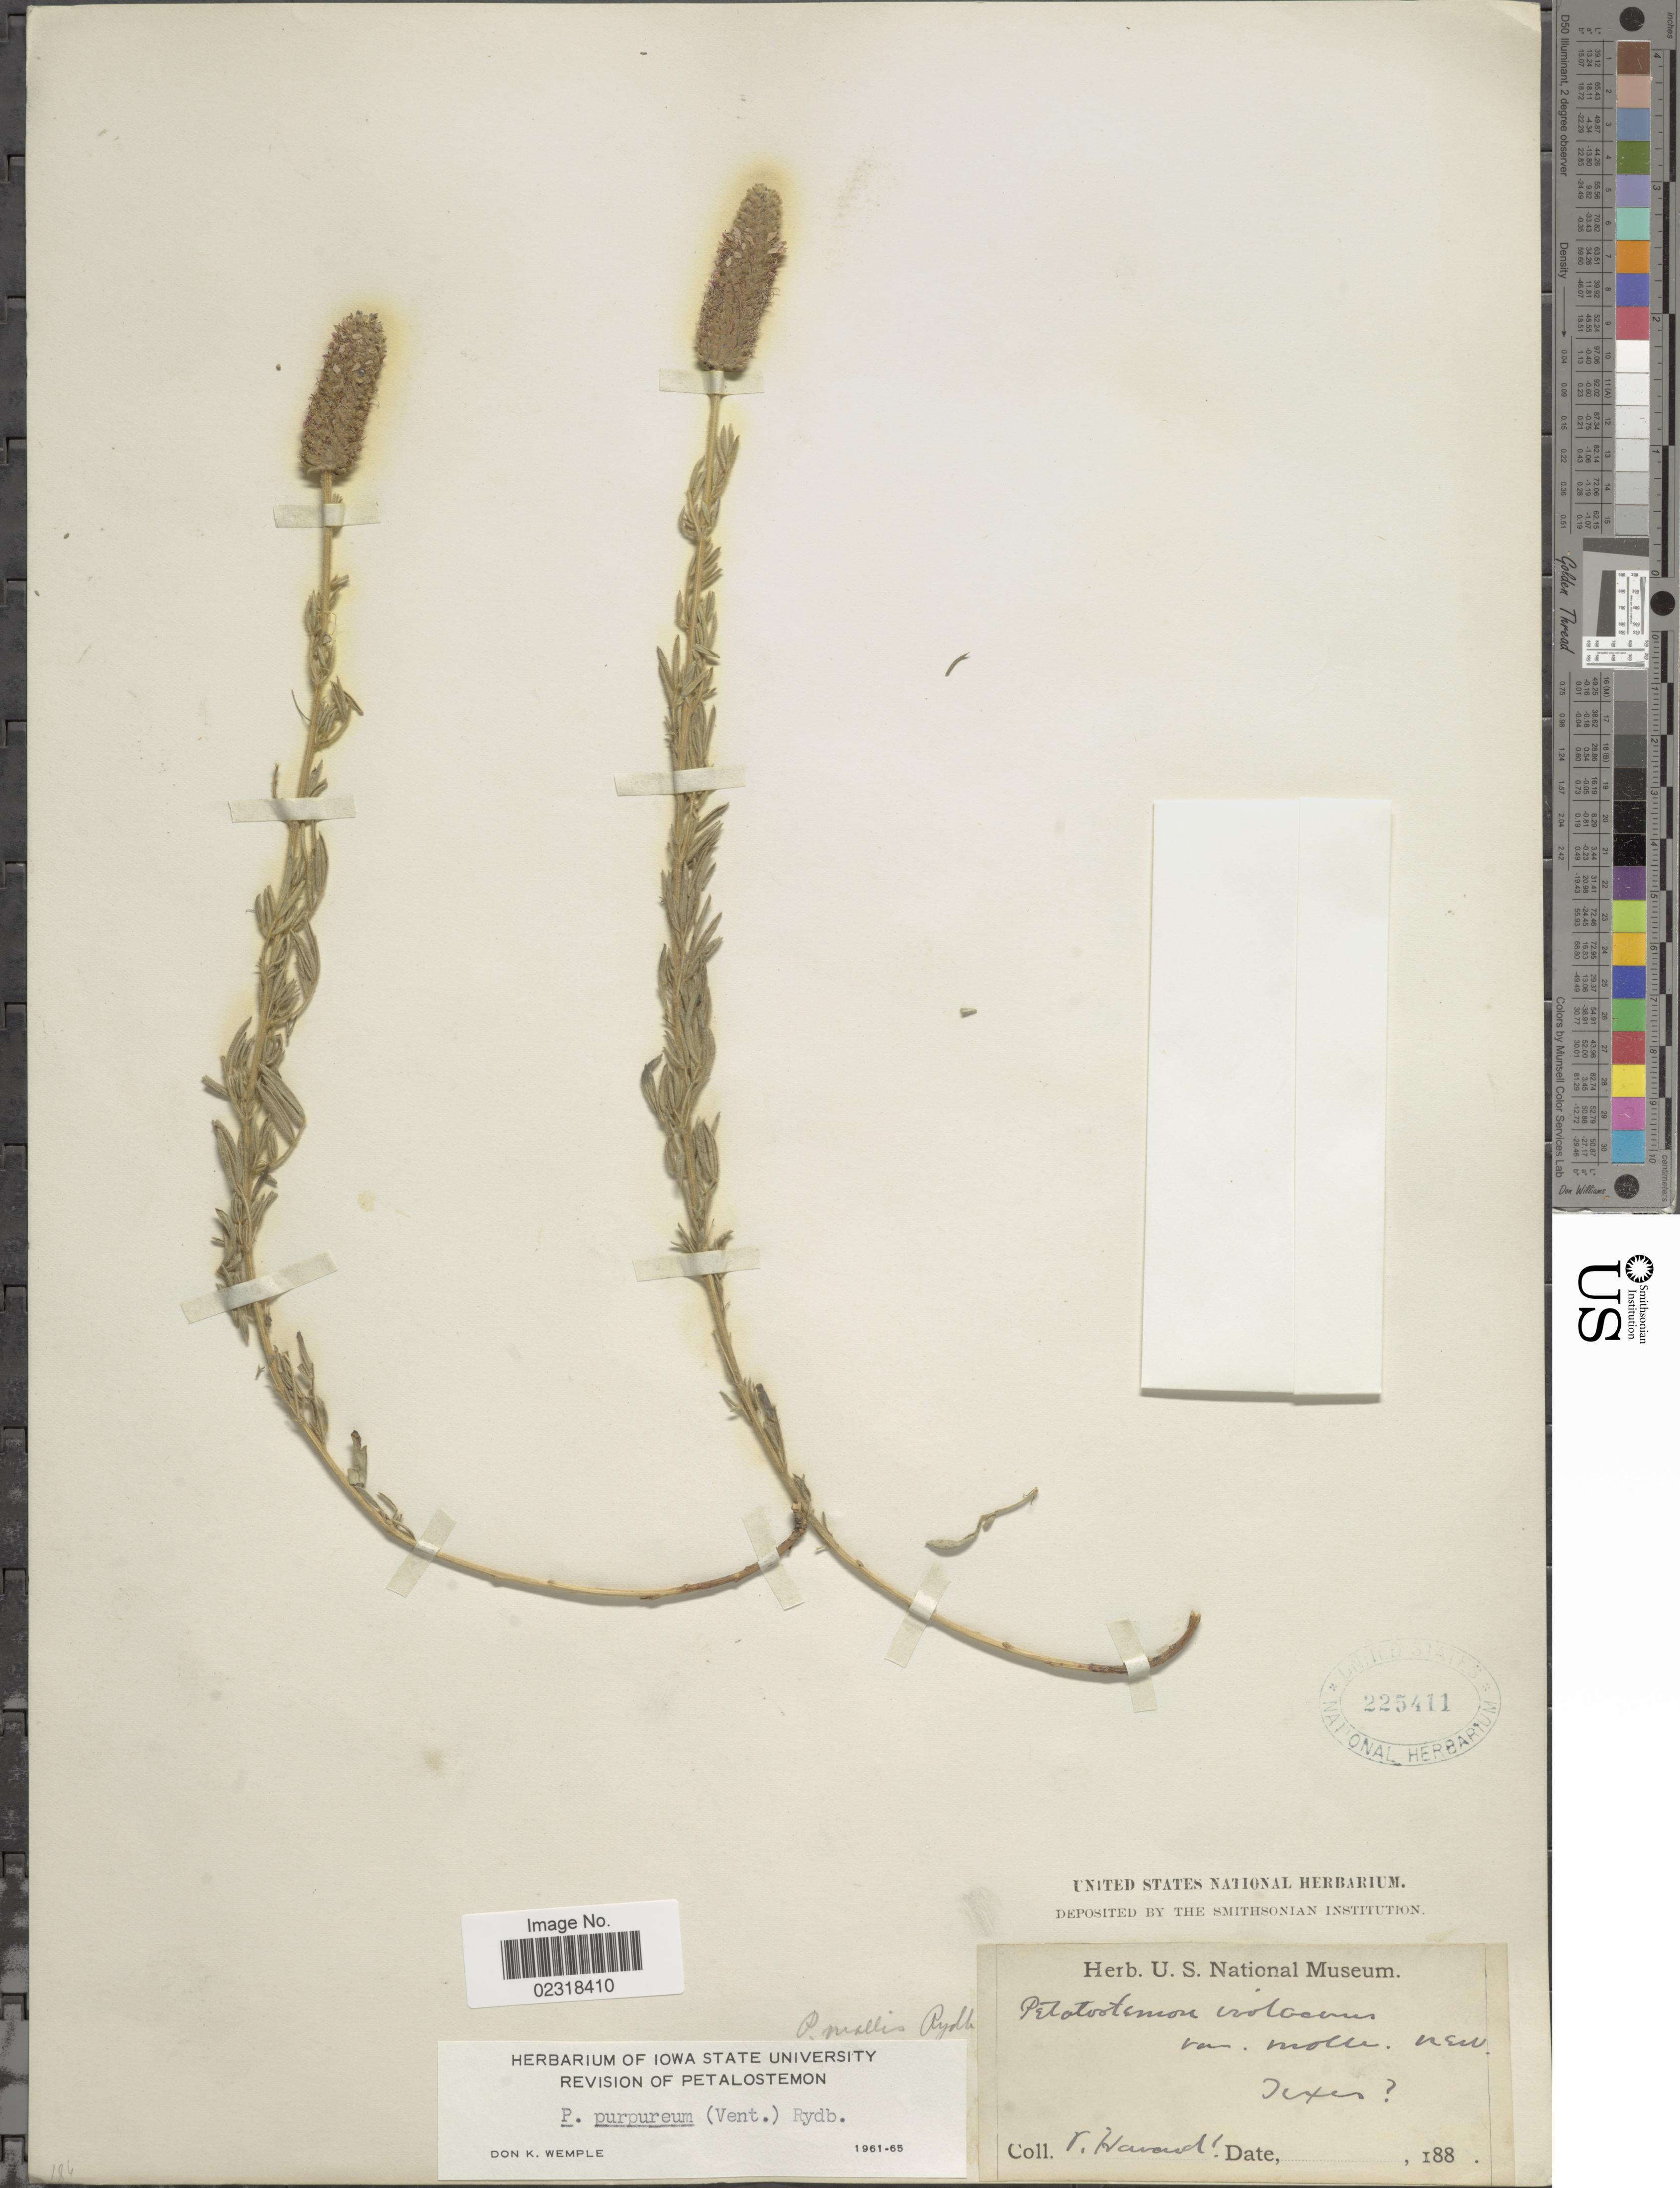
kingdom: Plantae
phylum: Tracheophyta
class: Magnoliopsida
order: Fabales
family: Fabaceae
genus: Dalea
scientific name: Dalea purpurea var. purpurea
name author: Vent.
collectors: V. Havard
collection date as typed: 188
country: United States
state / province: Texas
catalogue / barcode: US 225411